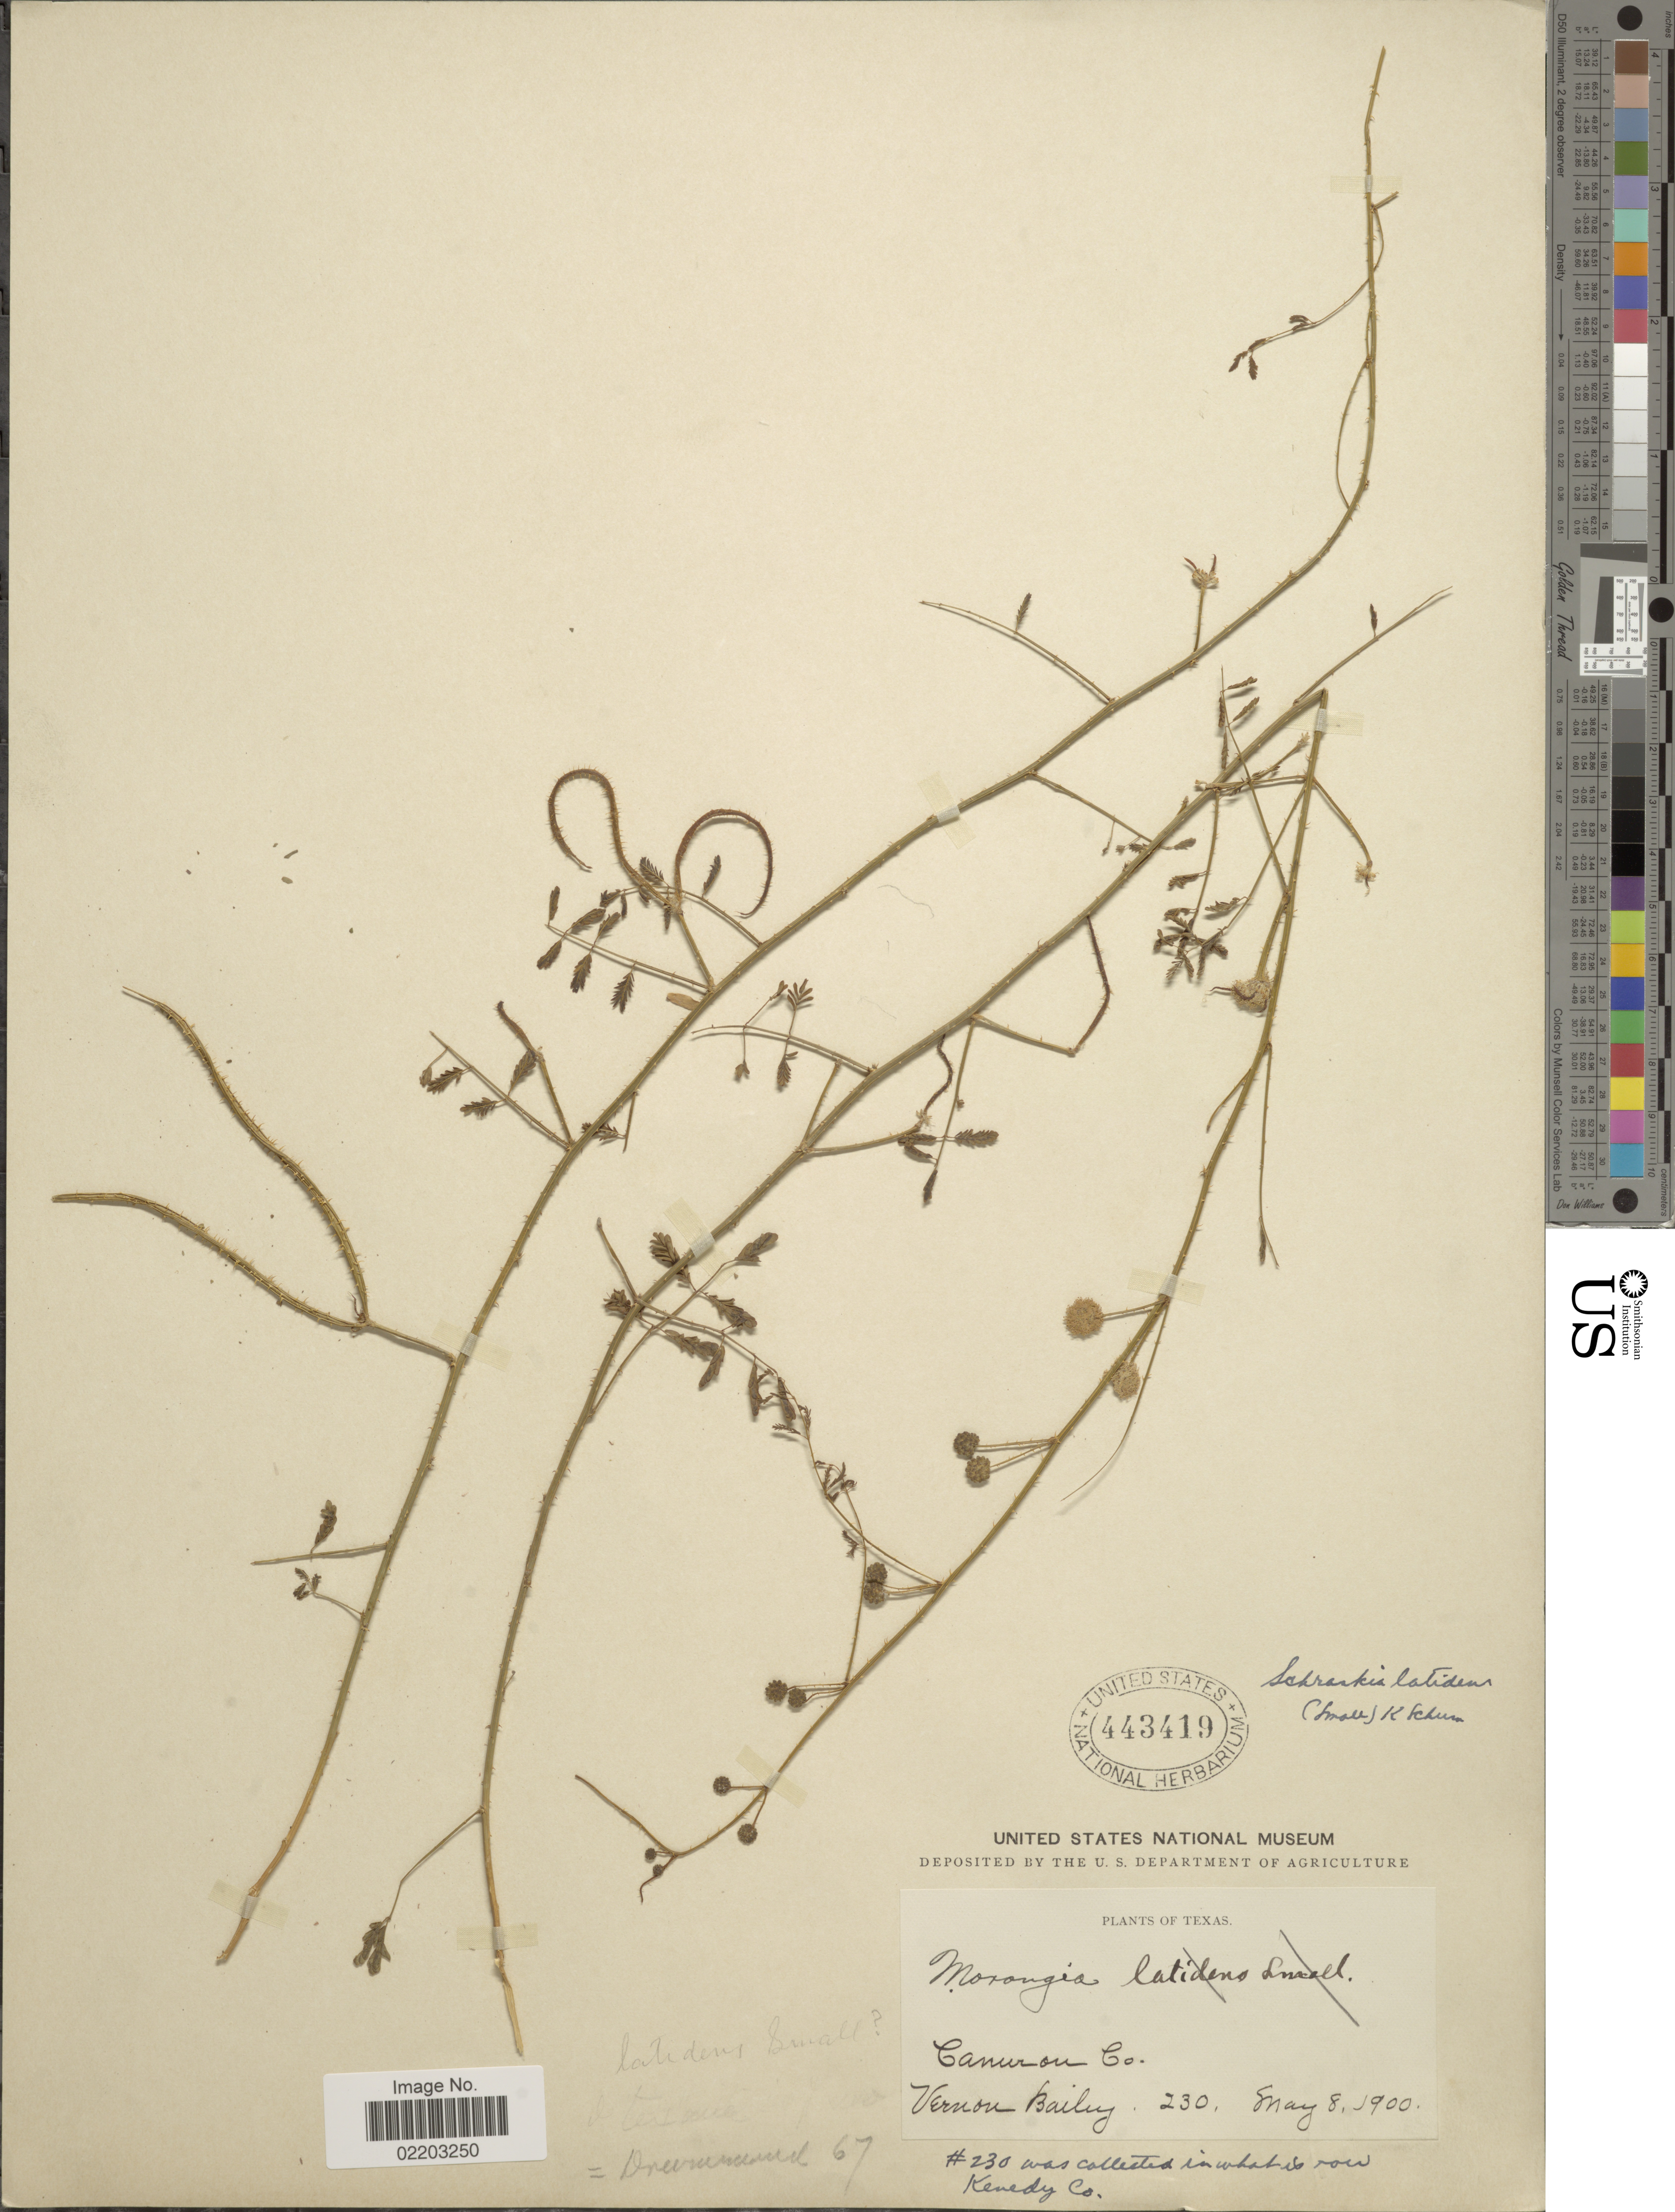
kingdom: Plantae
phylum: Tracheophyta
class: Magnoliopsida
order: Fabales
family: Fabaceae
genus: Mimosa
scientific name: Mimosa latidens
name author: (Small) B.L. Turner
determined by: U.S. National Herbarium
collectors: V. O. Bailey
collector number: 230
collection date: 1900-05-08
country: United States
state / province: Texas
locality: Cameron Co, Kenedy Co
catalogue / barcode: US 443419